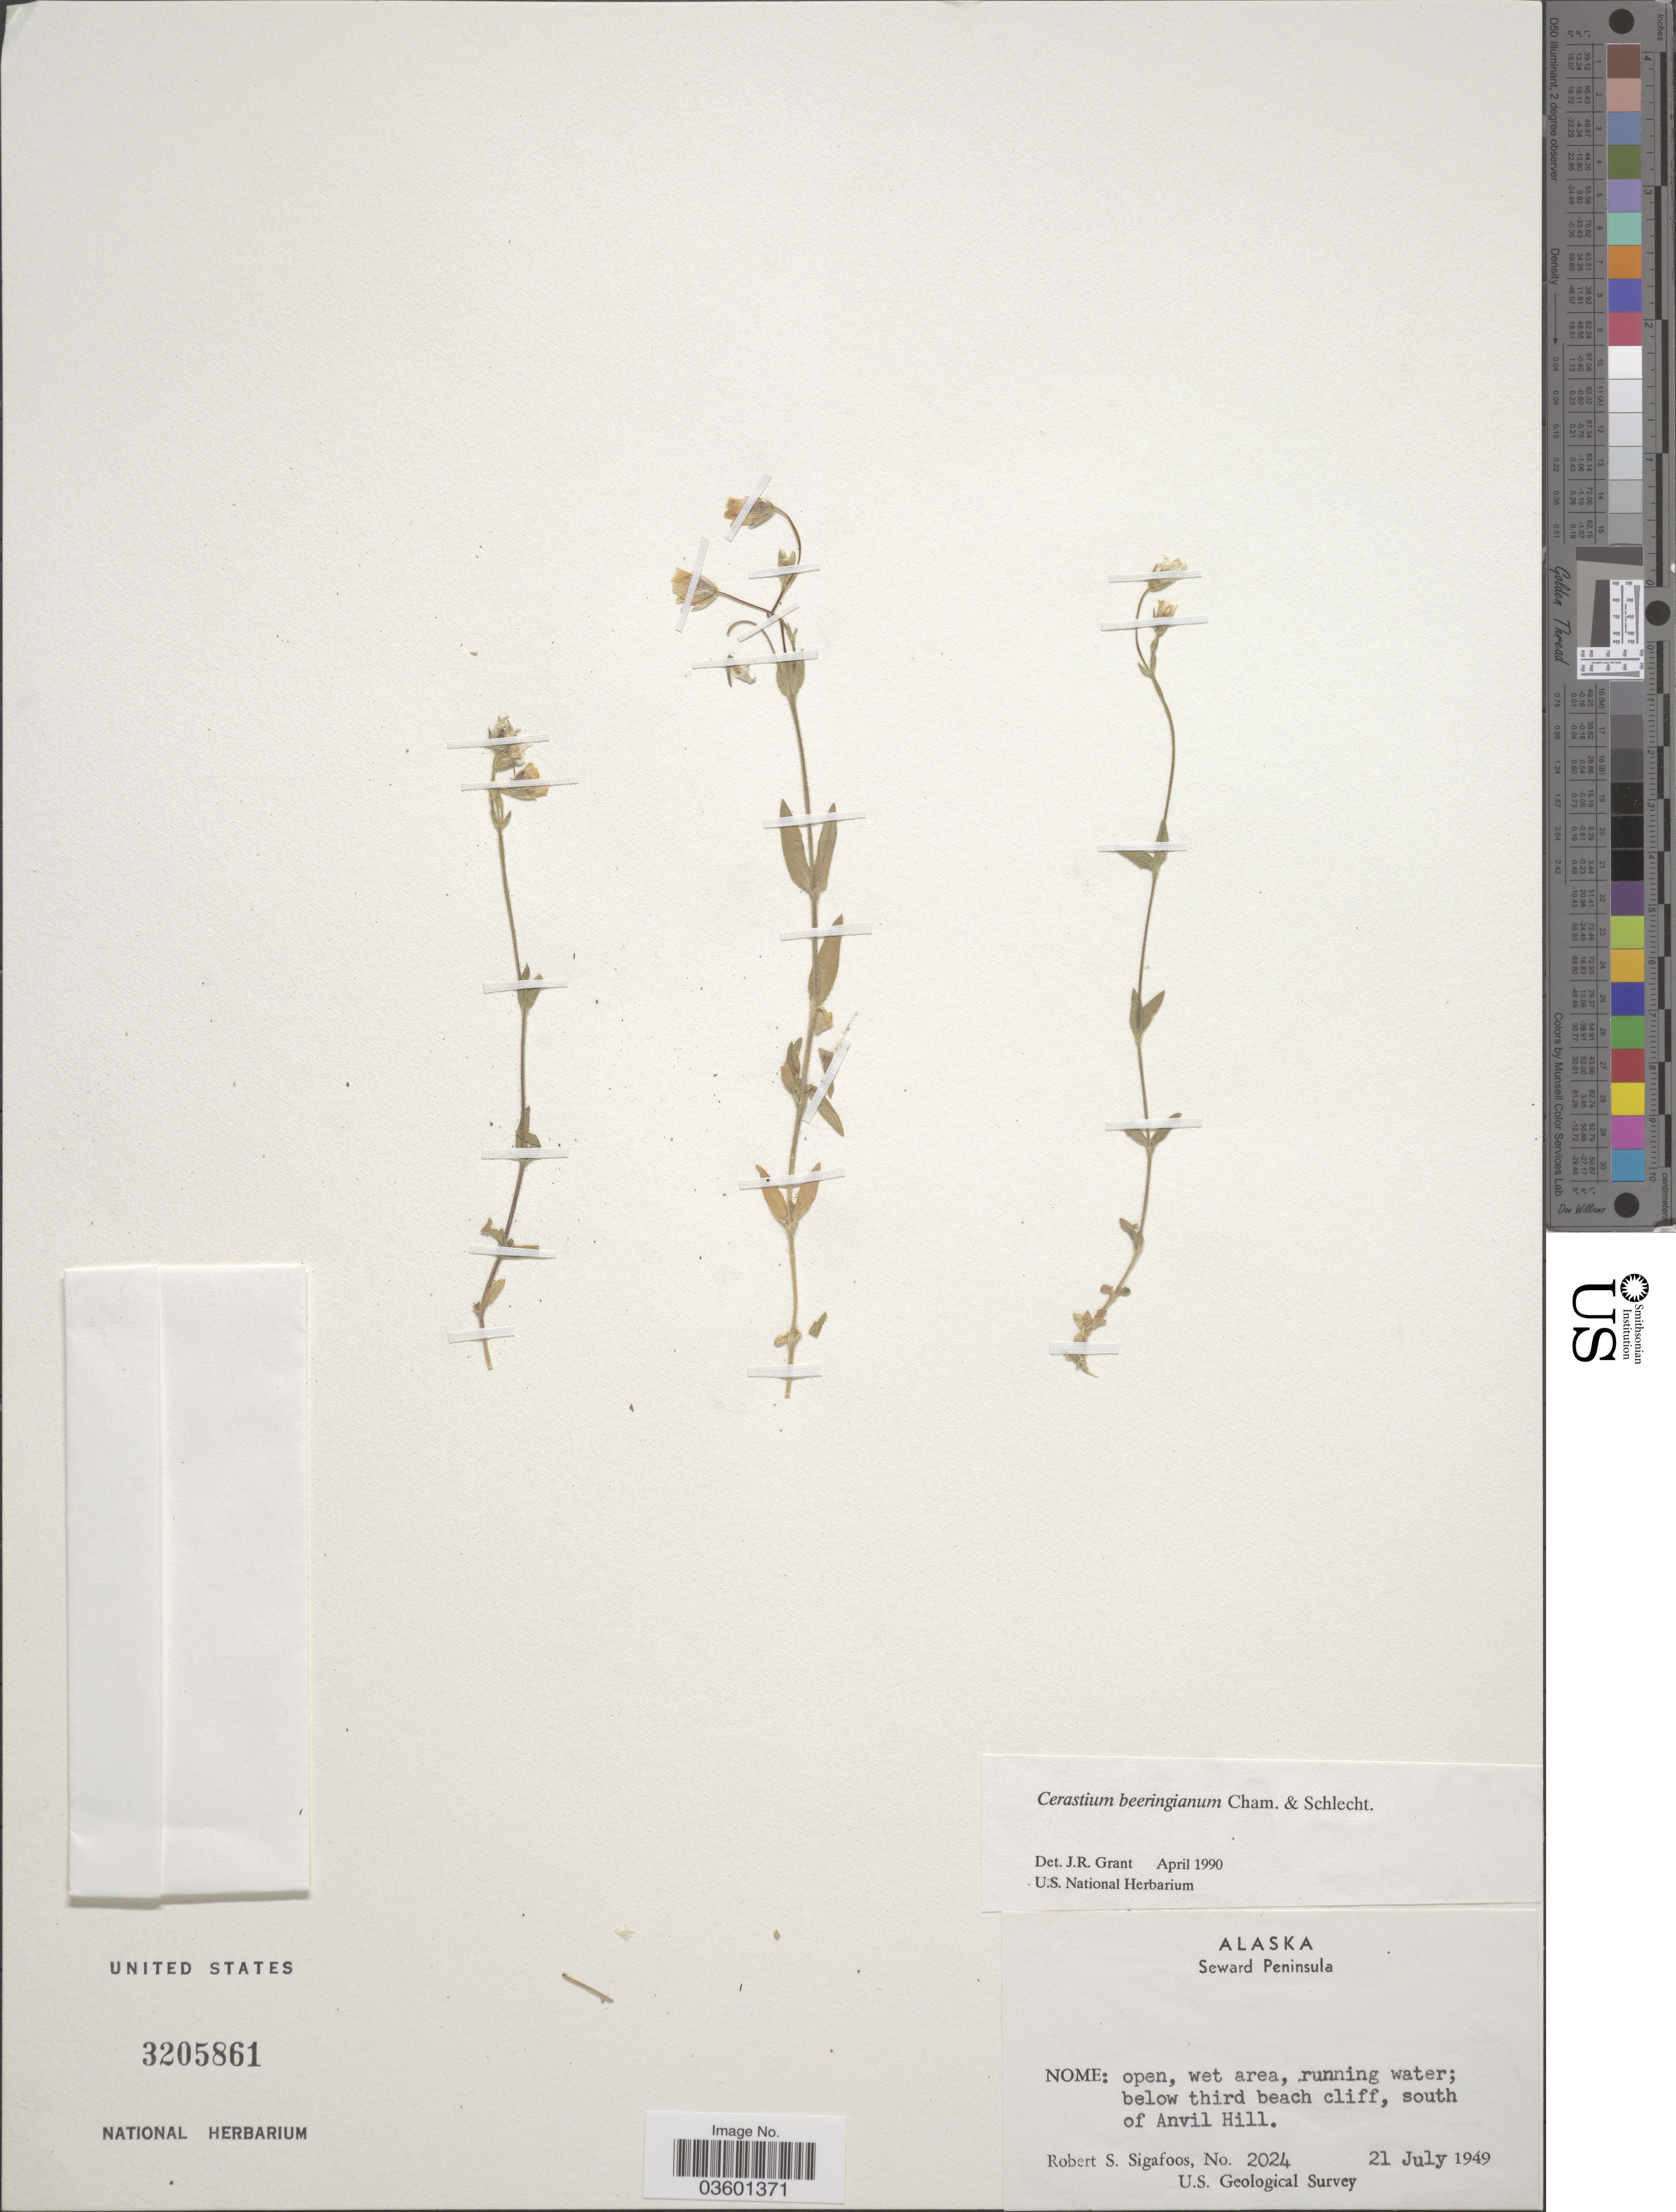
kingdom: Plantae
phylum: Tracheophyta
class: Magnoliopsida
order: Caryophyllales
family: Caryophyllaceae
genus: Cerastium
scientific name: Cerastium beeringianum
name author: Cham. & Schltdl.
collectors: R. Sigafoos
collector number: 2024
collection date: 1949-07-21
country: United States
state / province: Alaska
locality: Seward Peninsula. Nome: open, wet area, running water; below third beach cliff, south of Anvil Hill.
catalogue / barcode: US 3205861